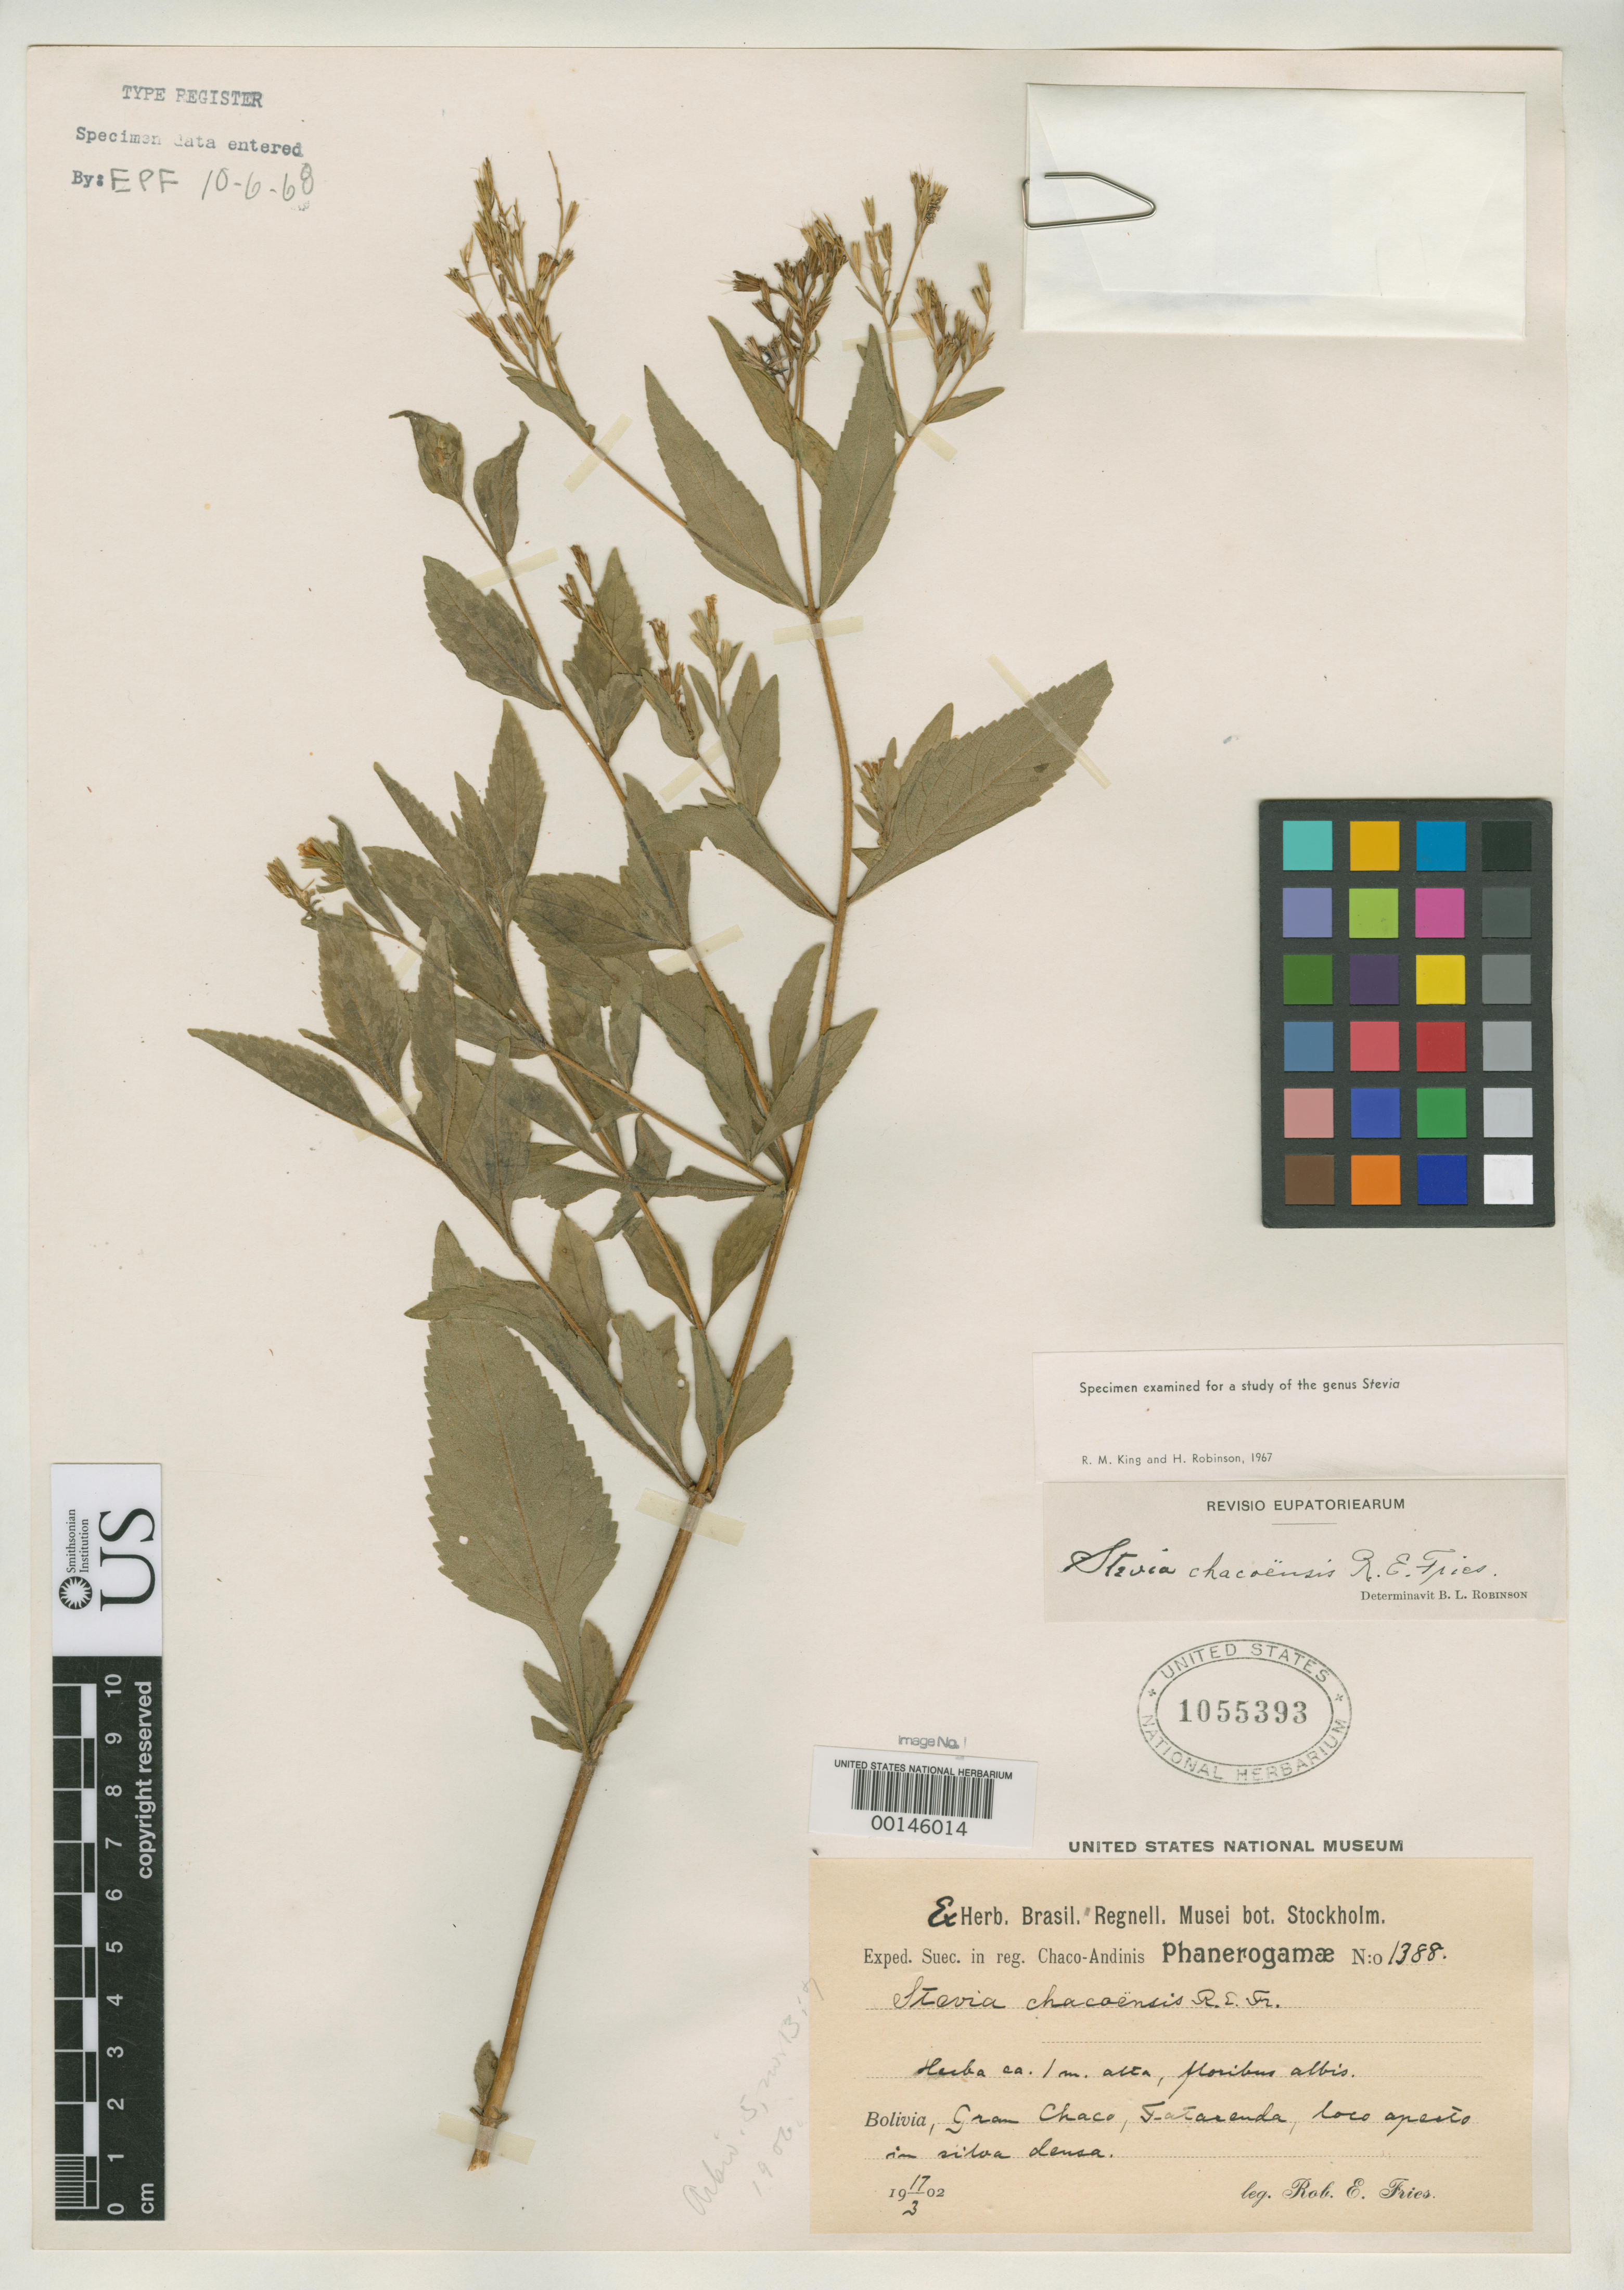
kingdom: Plantae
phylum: Tracheophyta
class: Magnoliopsida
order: Asterales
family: Asteraceae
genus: Stevia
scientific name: Stevia chacoensis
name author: R.E. Fr.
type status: Isotype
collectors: R. E. Fries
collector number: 1388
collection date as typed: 17 Mar 1902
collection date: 1902-03-17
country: Bolivia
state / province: Tarija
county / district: Grand Chaco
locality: Tatarenda.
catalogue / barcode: US 1055393